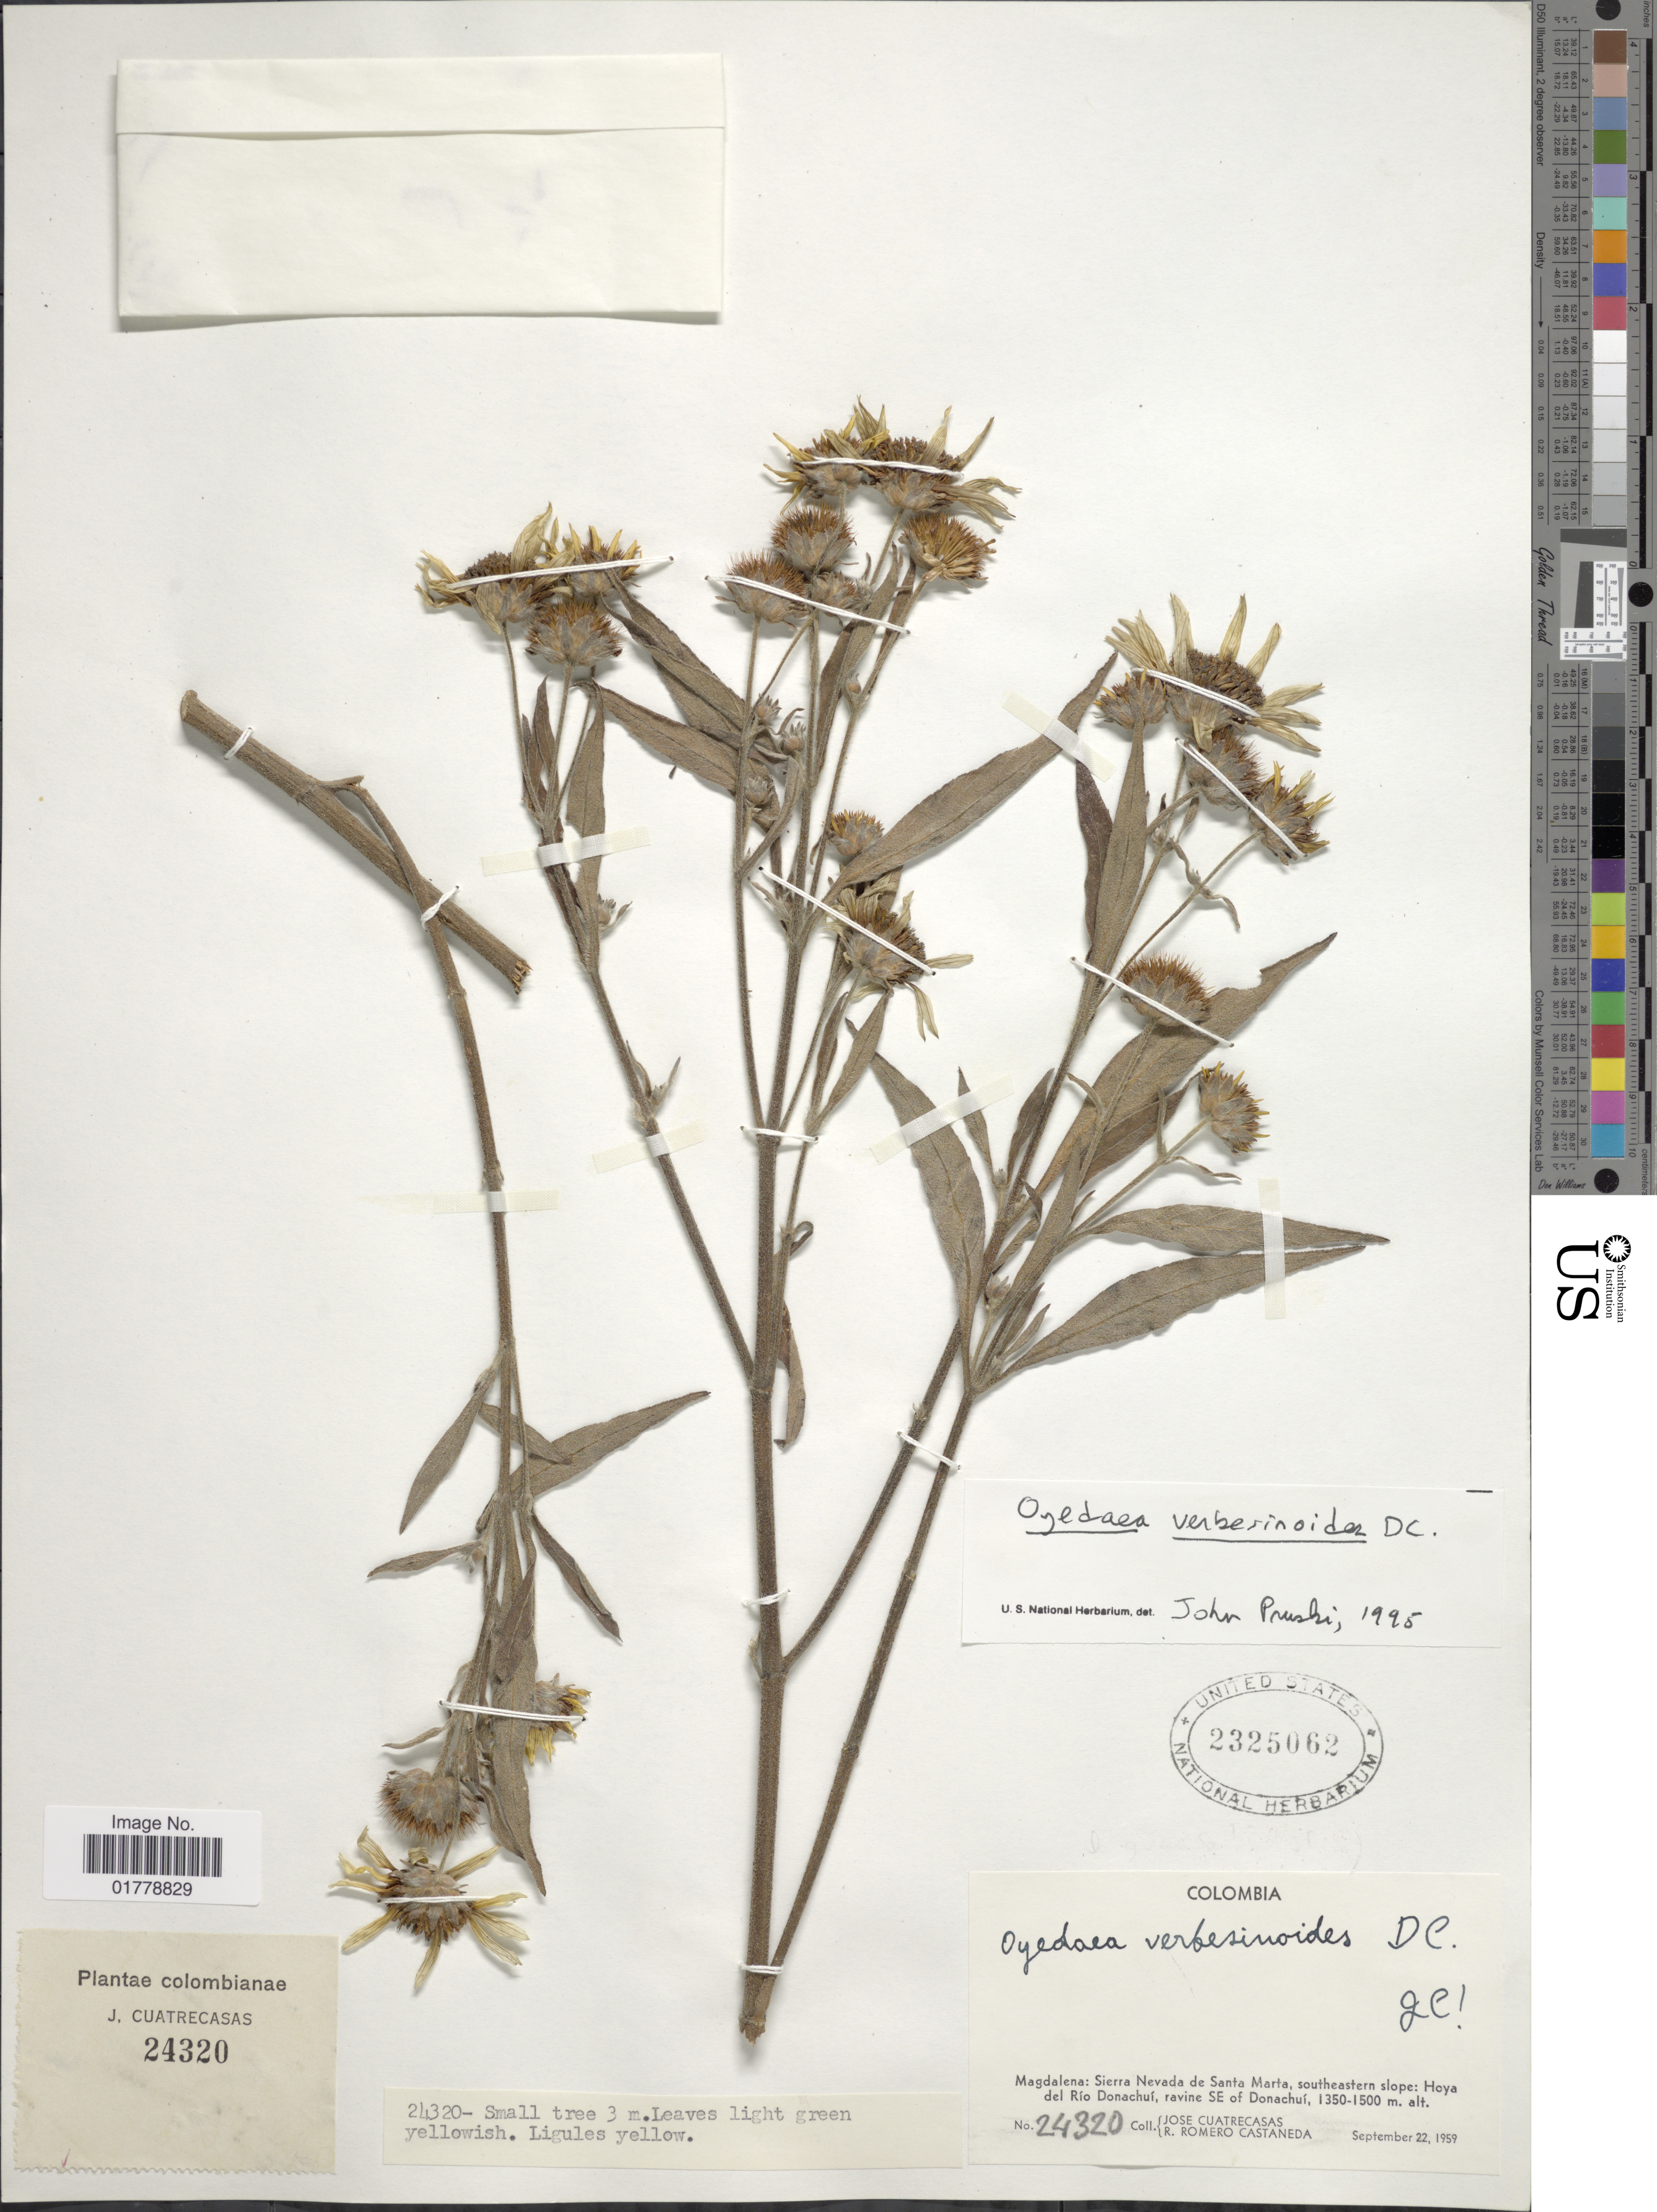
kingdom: Plantae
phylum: Tracheophyta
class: Magnoliopsida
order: Asterales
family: Asteraceae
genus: Oyedaea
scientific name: Oyedaea verbesinoides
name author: DC.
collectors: J. Cuatrecasas & R. Romero Castañeda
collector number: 24320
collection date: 1959-09-22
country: Colombia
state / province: Magdalena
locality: Magdalena: Sierra Nevada de Santa Marta, southeastern slope: Hoya del Río Donachuí, ravine SE of Donachuí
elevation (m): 1350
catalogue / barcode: US 2325062